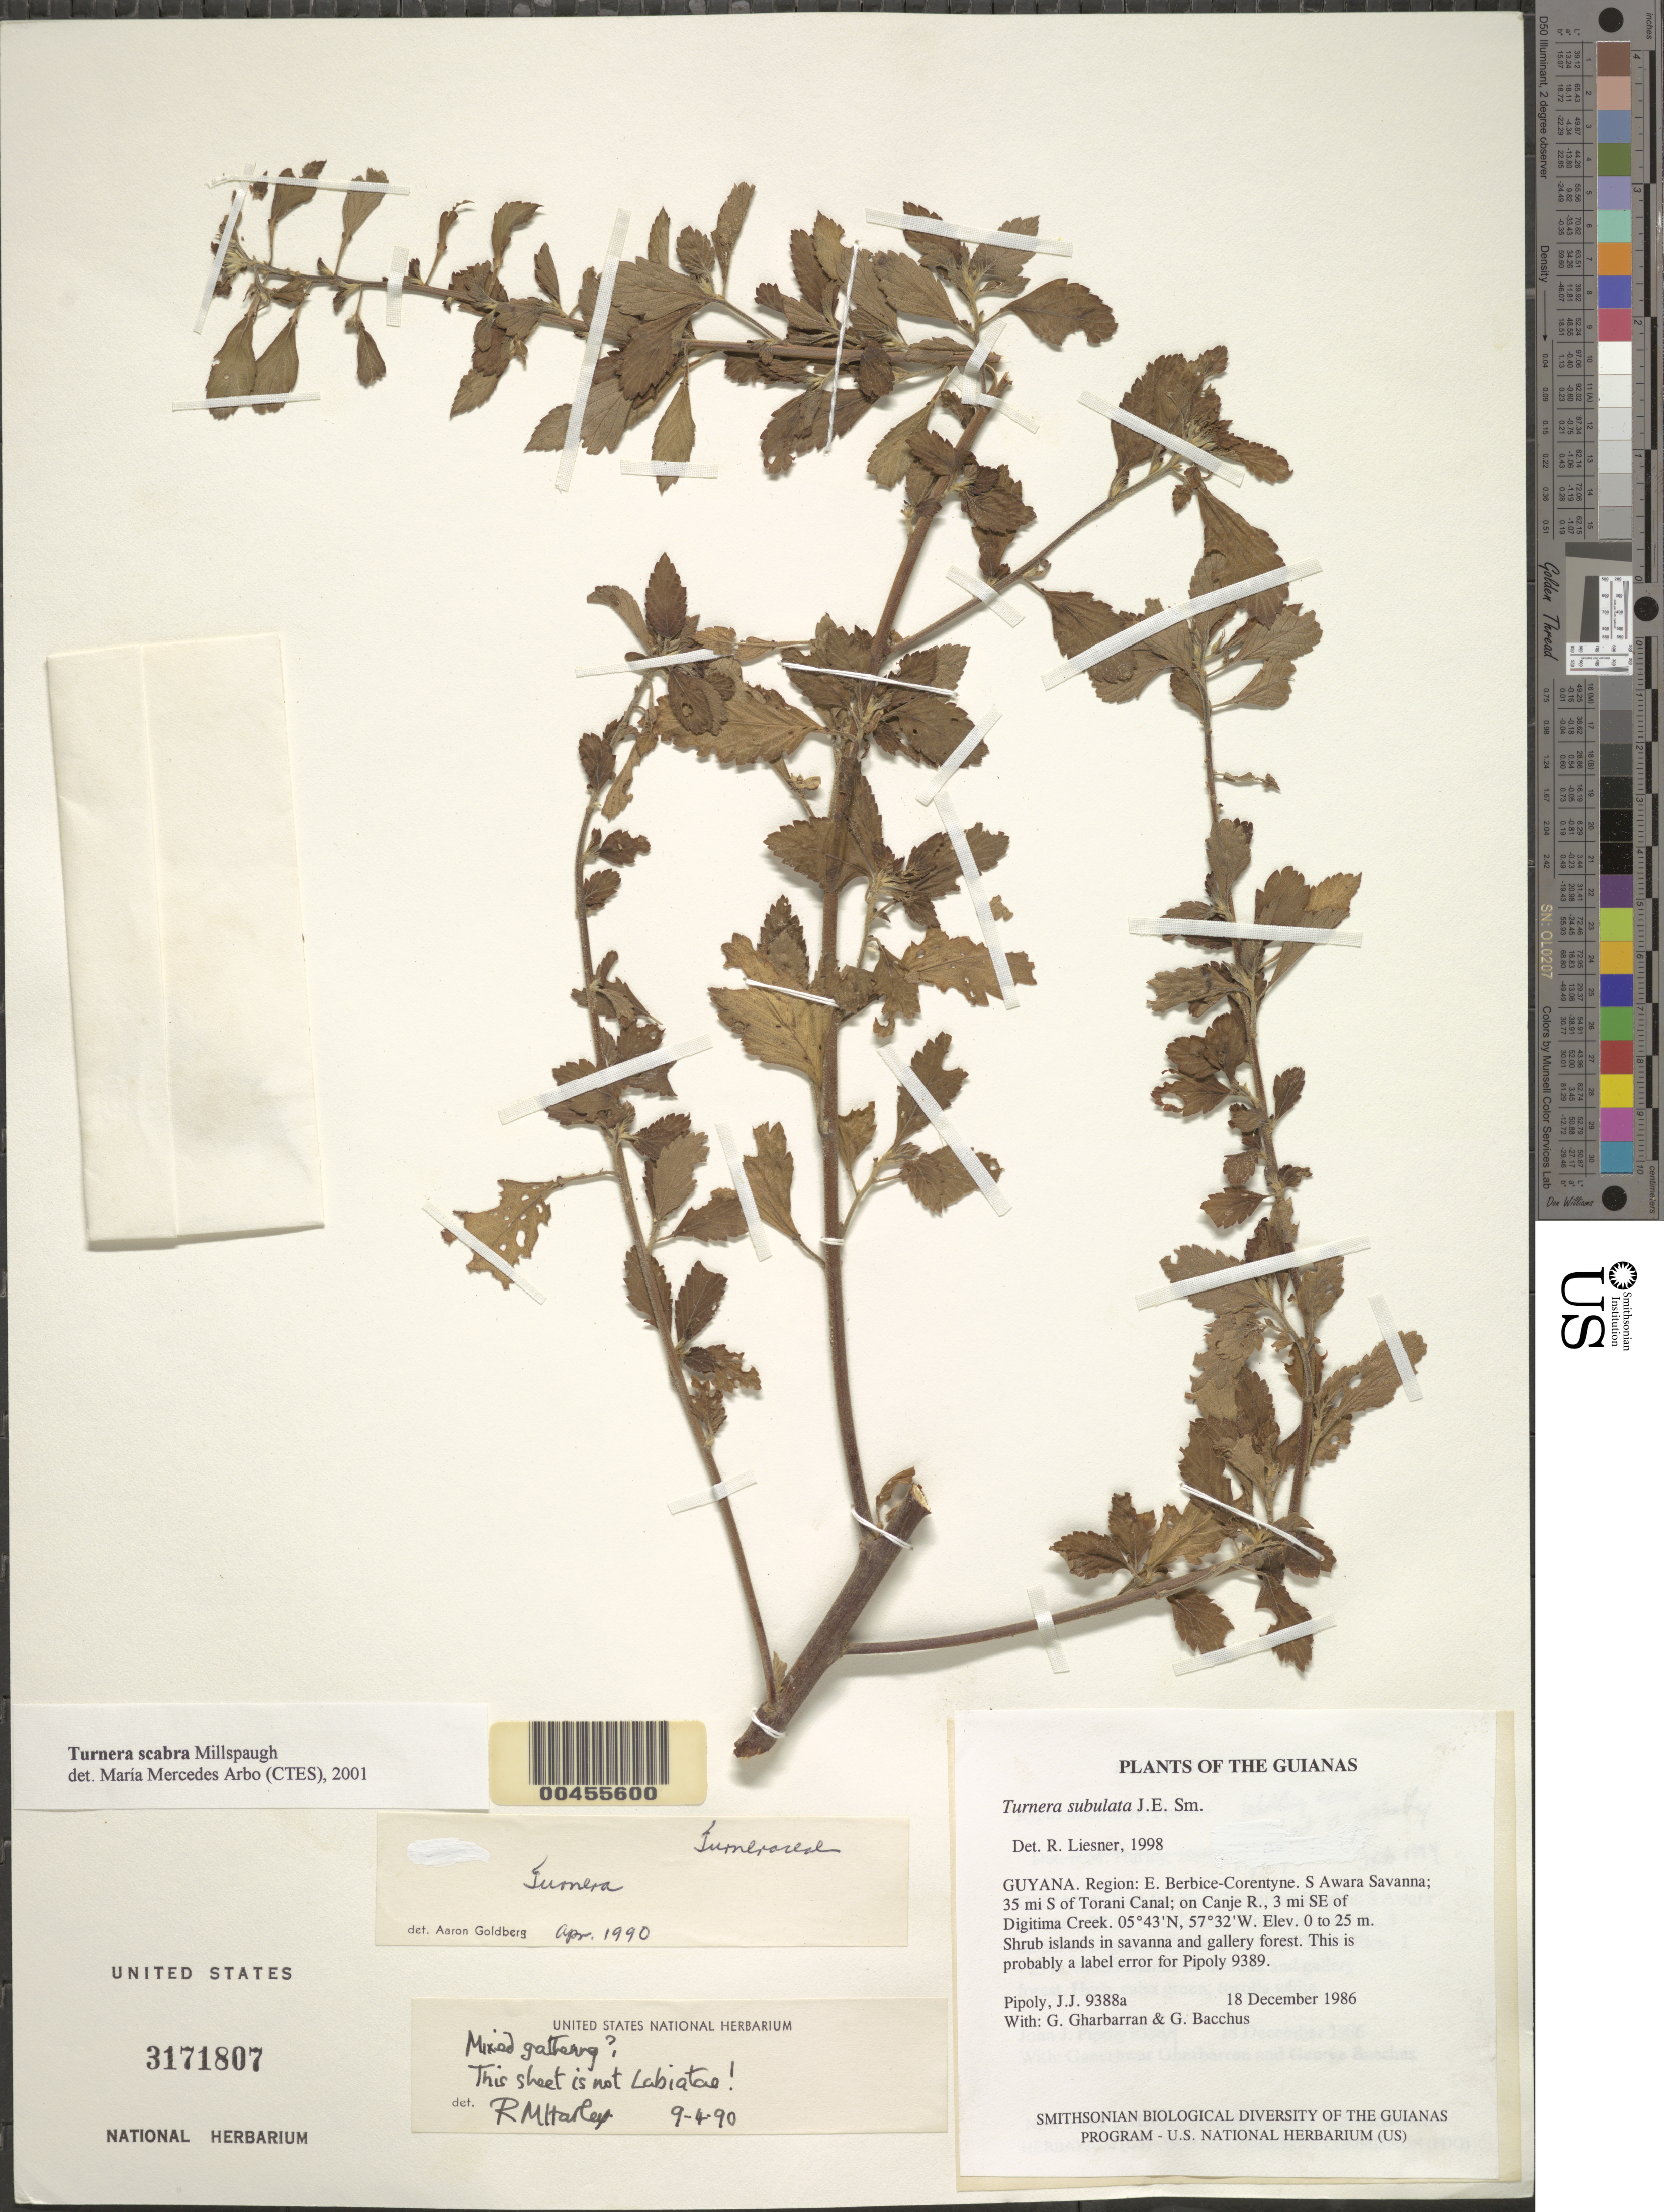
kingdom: Plantae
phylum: Tracheophyta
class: Magnoliopsida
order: Malpighiales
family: Turneraceae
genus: Turnera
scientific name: Turnera scabra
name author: Millsp.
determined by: Arbo, M. M.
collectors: J. J. Pipoly, G. Gharbarran & G. Bacchus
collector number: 9388 a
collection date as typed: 18 December 1986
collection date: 1986-12-18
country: Guyana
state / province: E. Berbice-Corentyne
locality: S Awara Savanna; ±35 mi S of Torani Canal; on Canje R., 3 mi SE of Digitima Creek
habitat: Shrub islands in savanna and gallery forest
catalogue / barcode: US 3171807